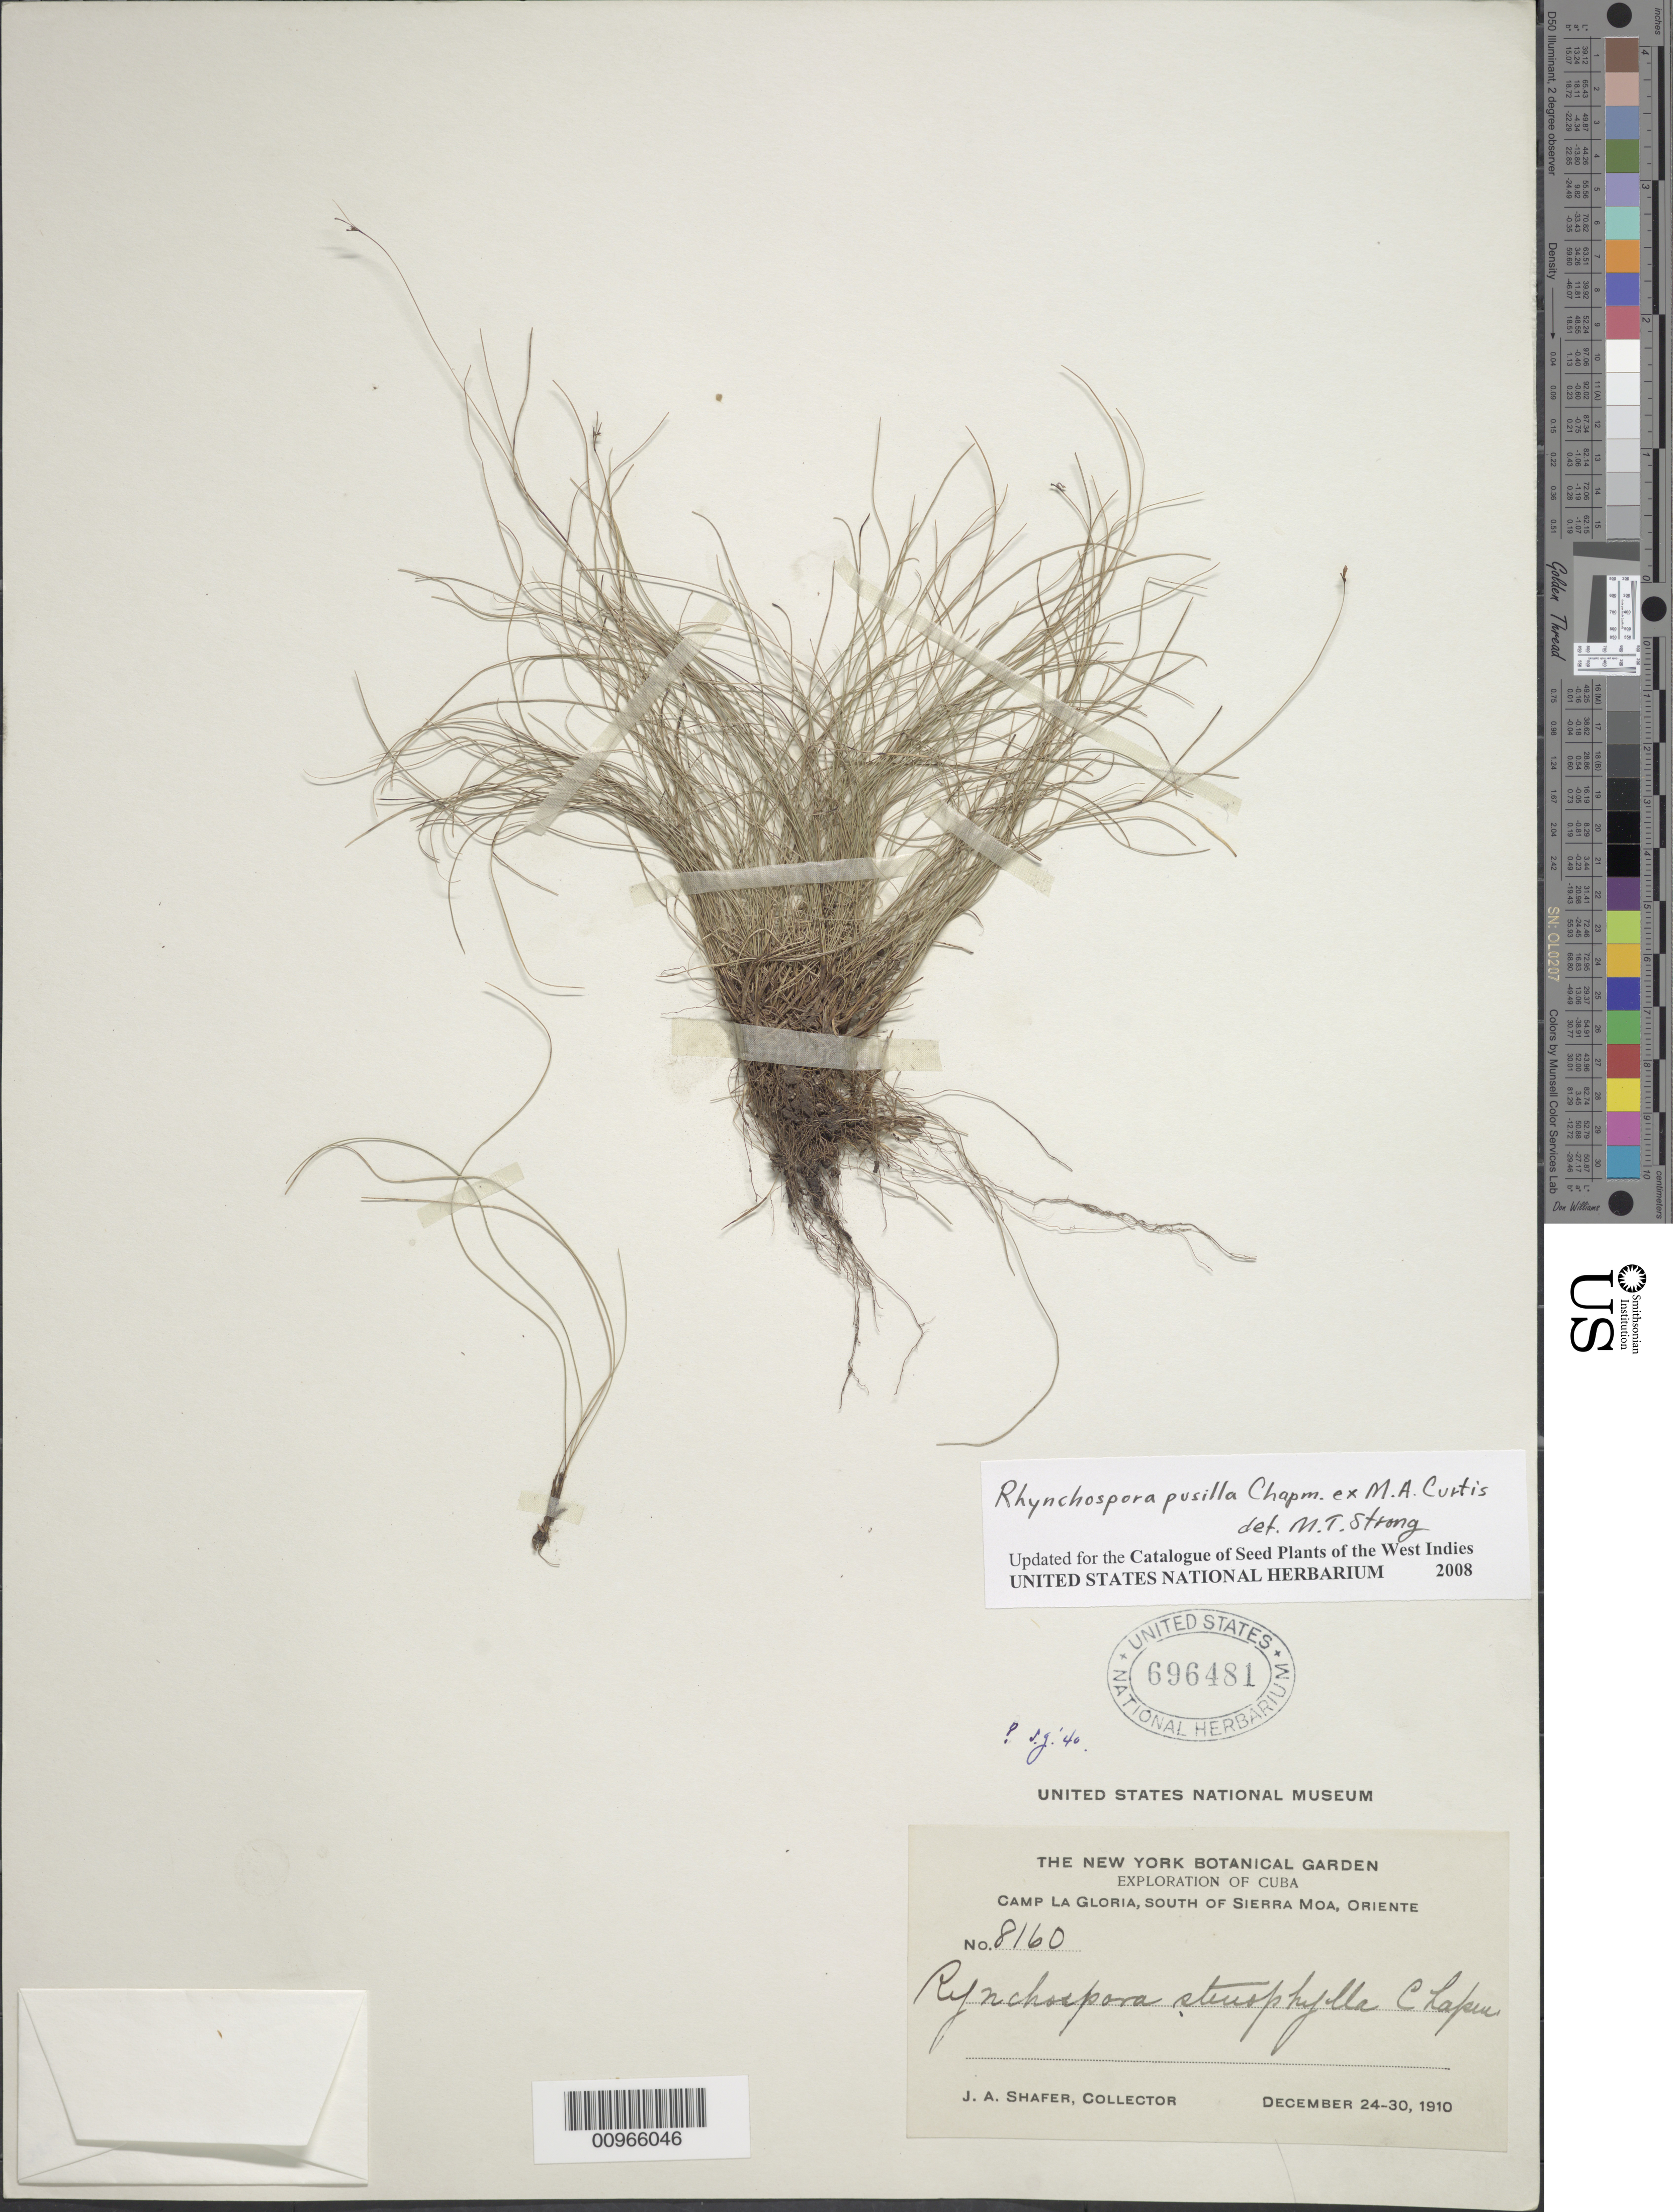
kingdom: Plantae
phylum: Tracheophyta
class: Liliopsida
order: Poales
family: Cyperaceae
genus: Rhynchospora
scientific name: Rhynchospora intermixta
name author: C. Wright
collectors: J. A. Shafer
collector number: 8160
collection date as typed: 24 Dec 1910 to 30 Dec 1910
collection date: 1910-12-24/1910-12-30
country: Cuba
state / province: Holguín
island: Cuba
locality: Camp La Gloria, south of Sierra Moa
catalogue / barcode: US 696481